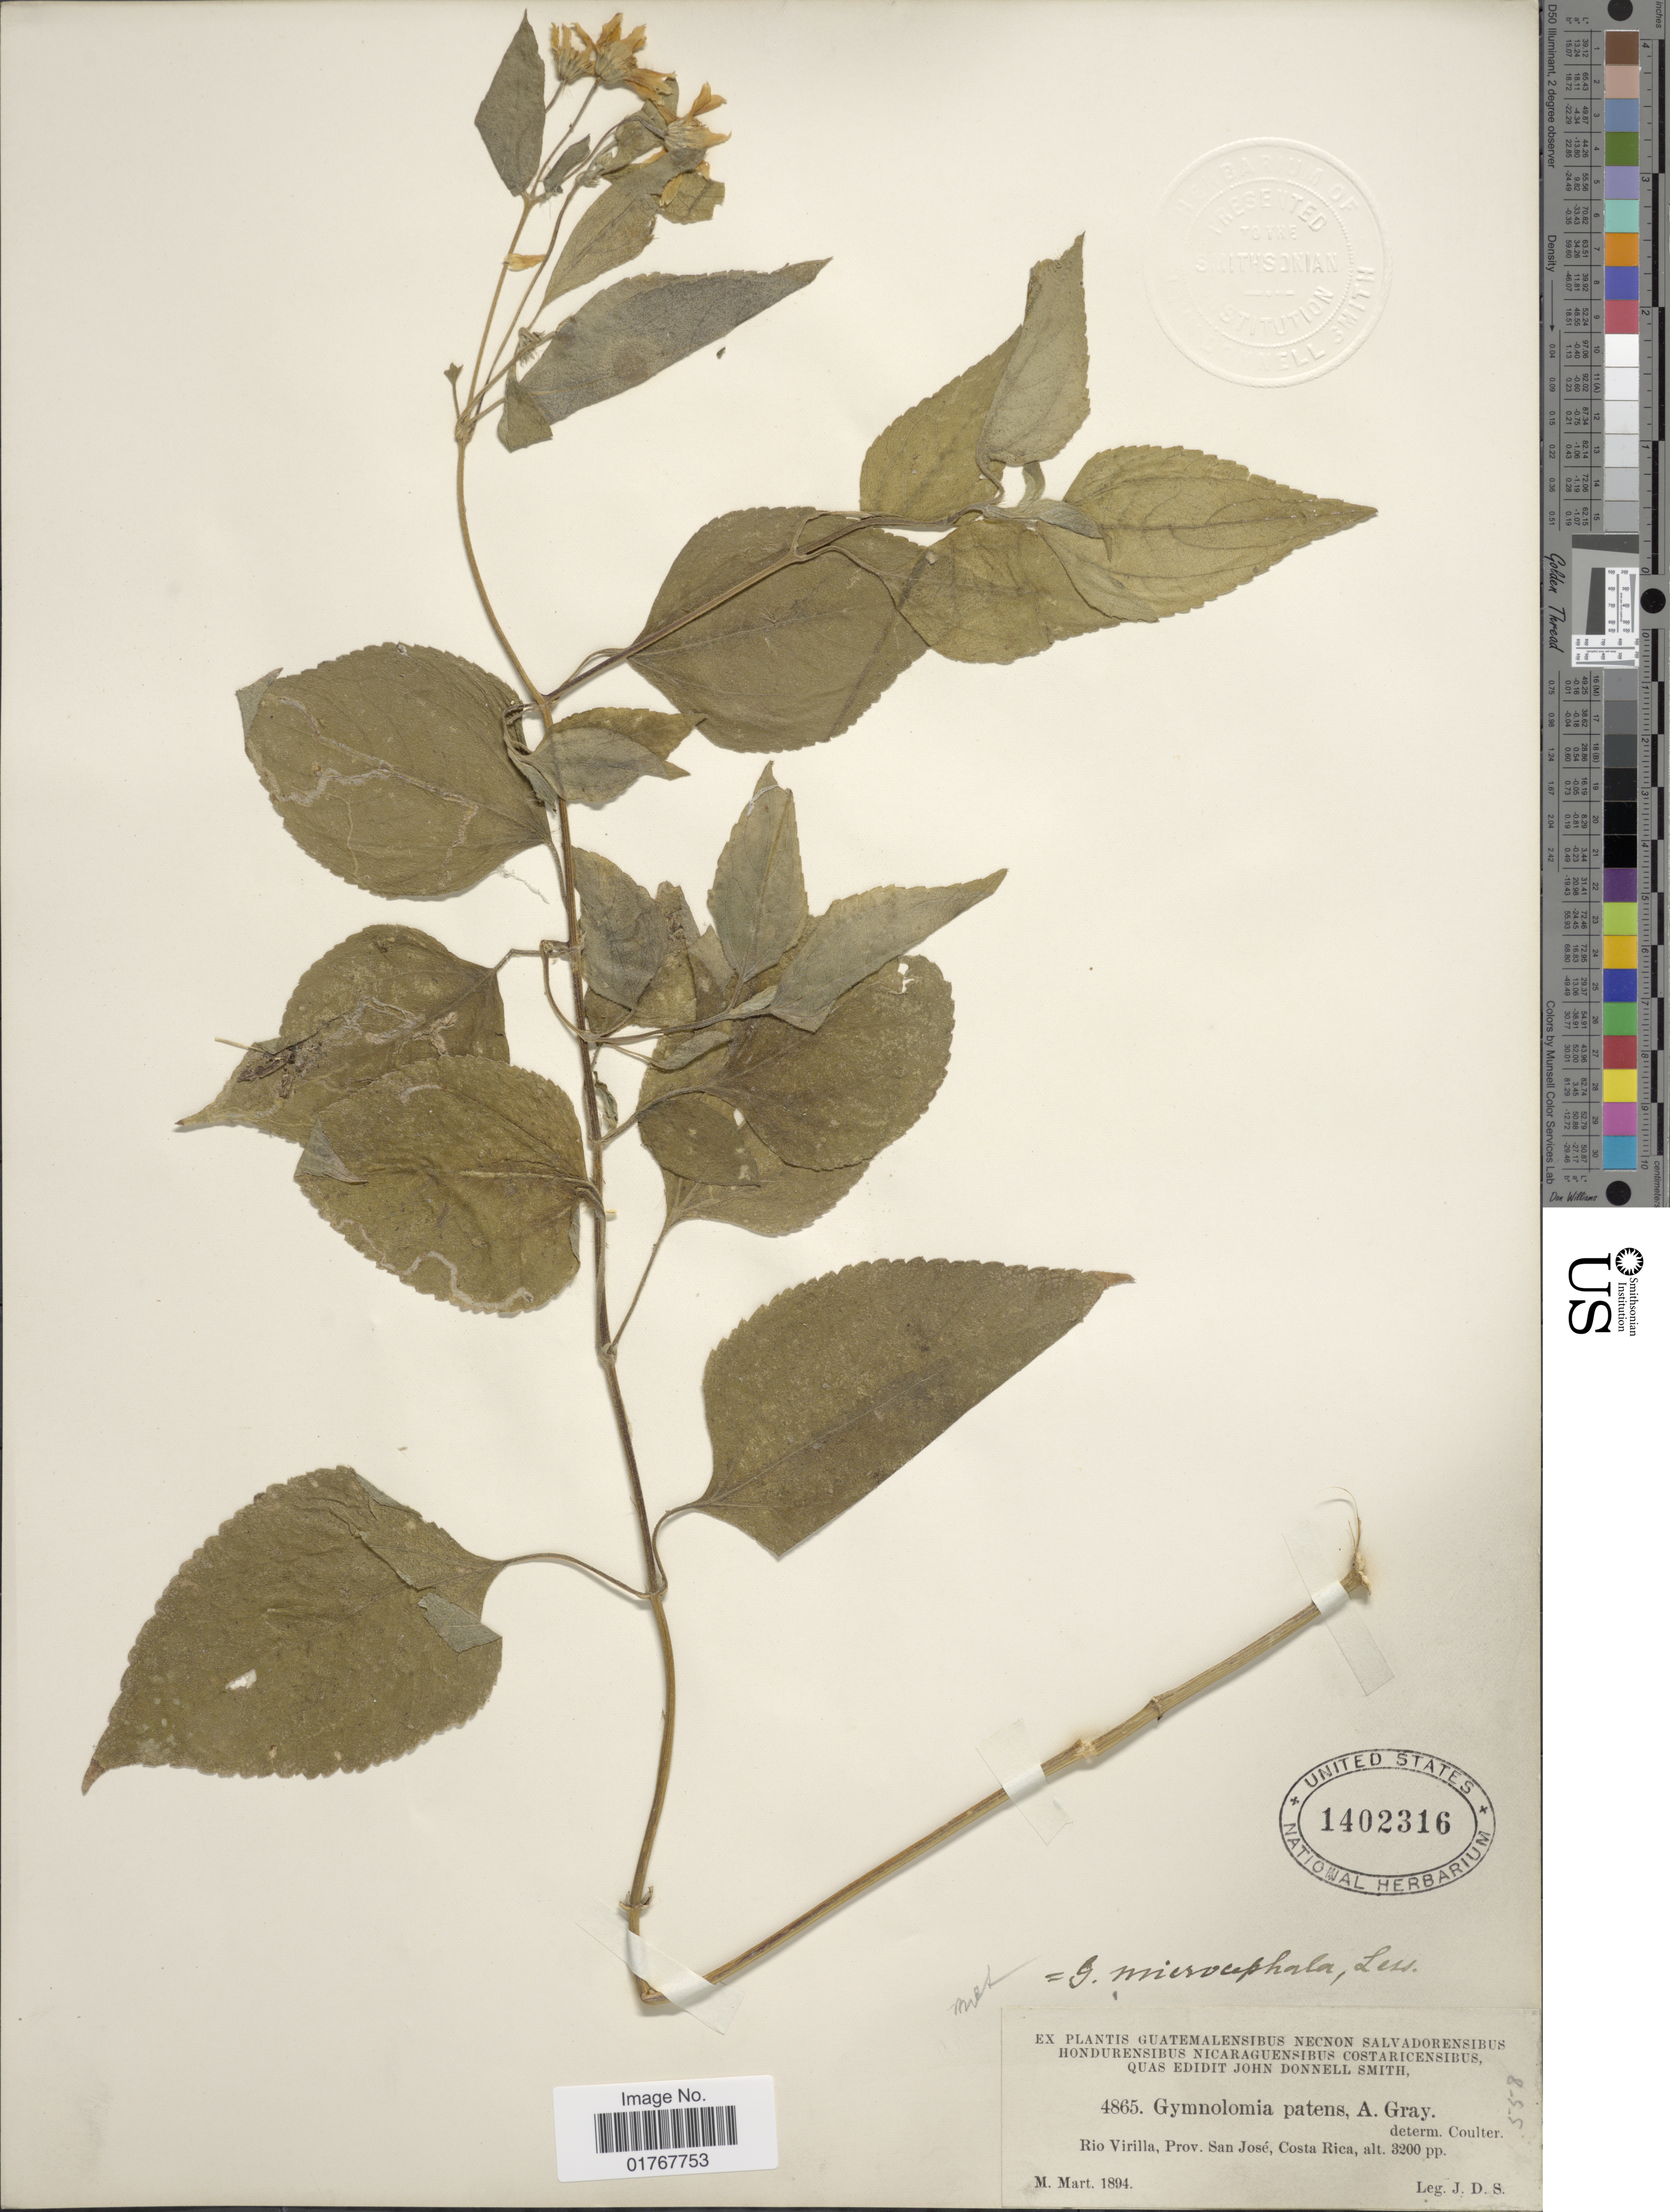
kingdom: Plantae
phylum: Tracheophyta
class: Magnoliopsida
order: Asterales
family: Asteraceae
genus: Viguiera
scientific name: Viguiera cordata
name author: (Hook. & Arn.) D'Arcy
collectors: J. Donnell Smith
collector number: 4865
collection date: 1894-03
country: Costa Rica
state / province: San José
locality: Rio Virilla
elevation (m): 975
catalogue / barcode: US 1402316